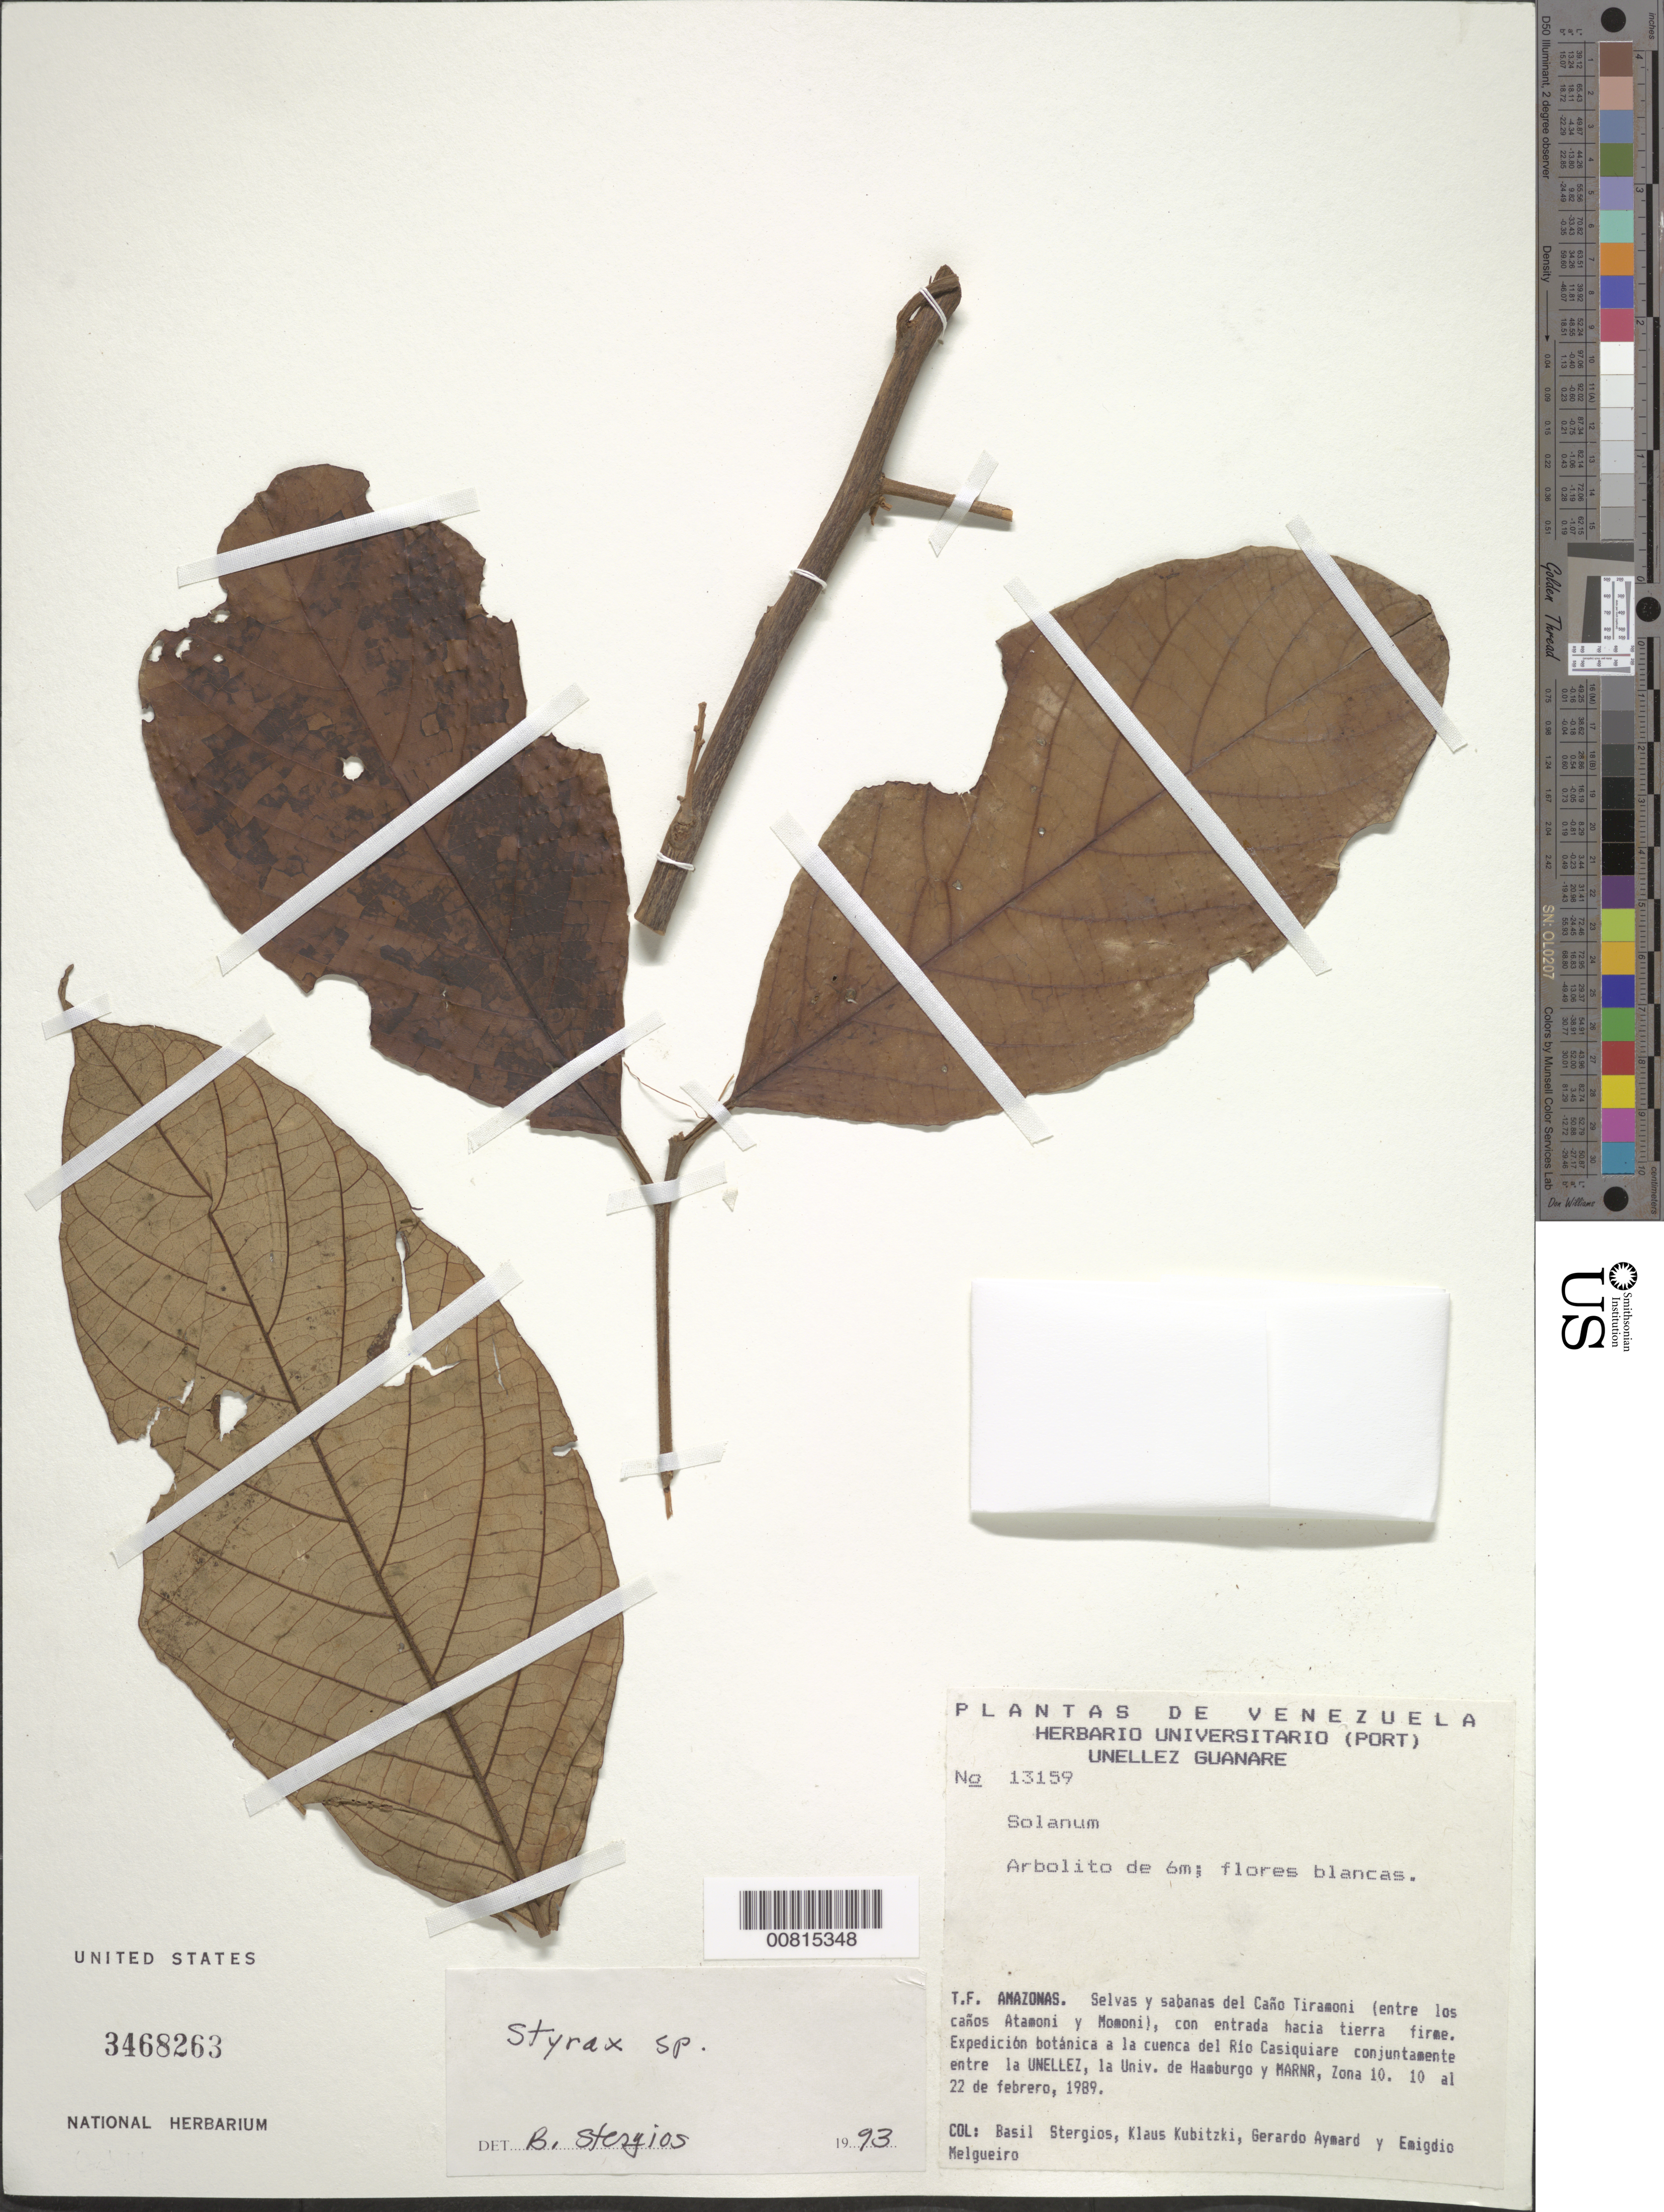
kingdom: Plantae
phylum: Tracheophyta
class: Magnoliopsida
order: Ericales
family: Styracaceae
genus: Styrax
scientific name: Styrax sp.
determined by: Stergios, B. G.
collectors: B. G. Stergios, K. Kubitzki, G. A. Aymard & E. Melgueiro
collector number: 13159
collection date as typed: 10-Feb-89 to 22-Feb-89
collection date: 1989-02-10/1989-02-22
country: Venezuela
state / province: Amazonas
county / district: Río Negro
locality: Río Casiquiare, Caño Tiramoni, entre el Caño Atamoni y Caño Momoni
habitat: Selvas y sabanas del cano, con entrada hacia tierra firme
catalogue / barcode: US 3468263